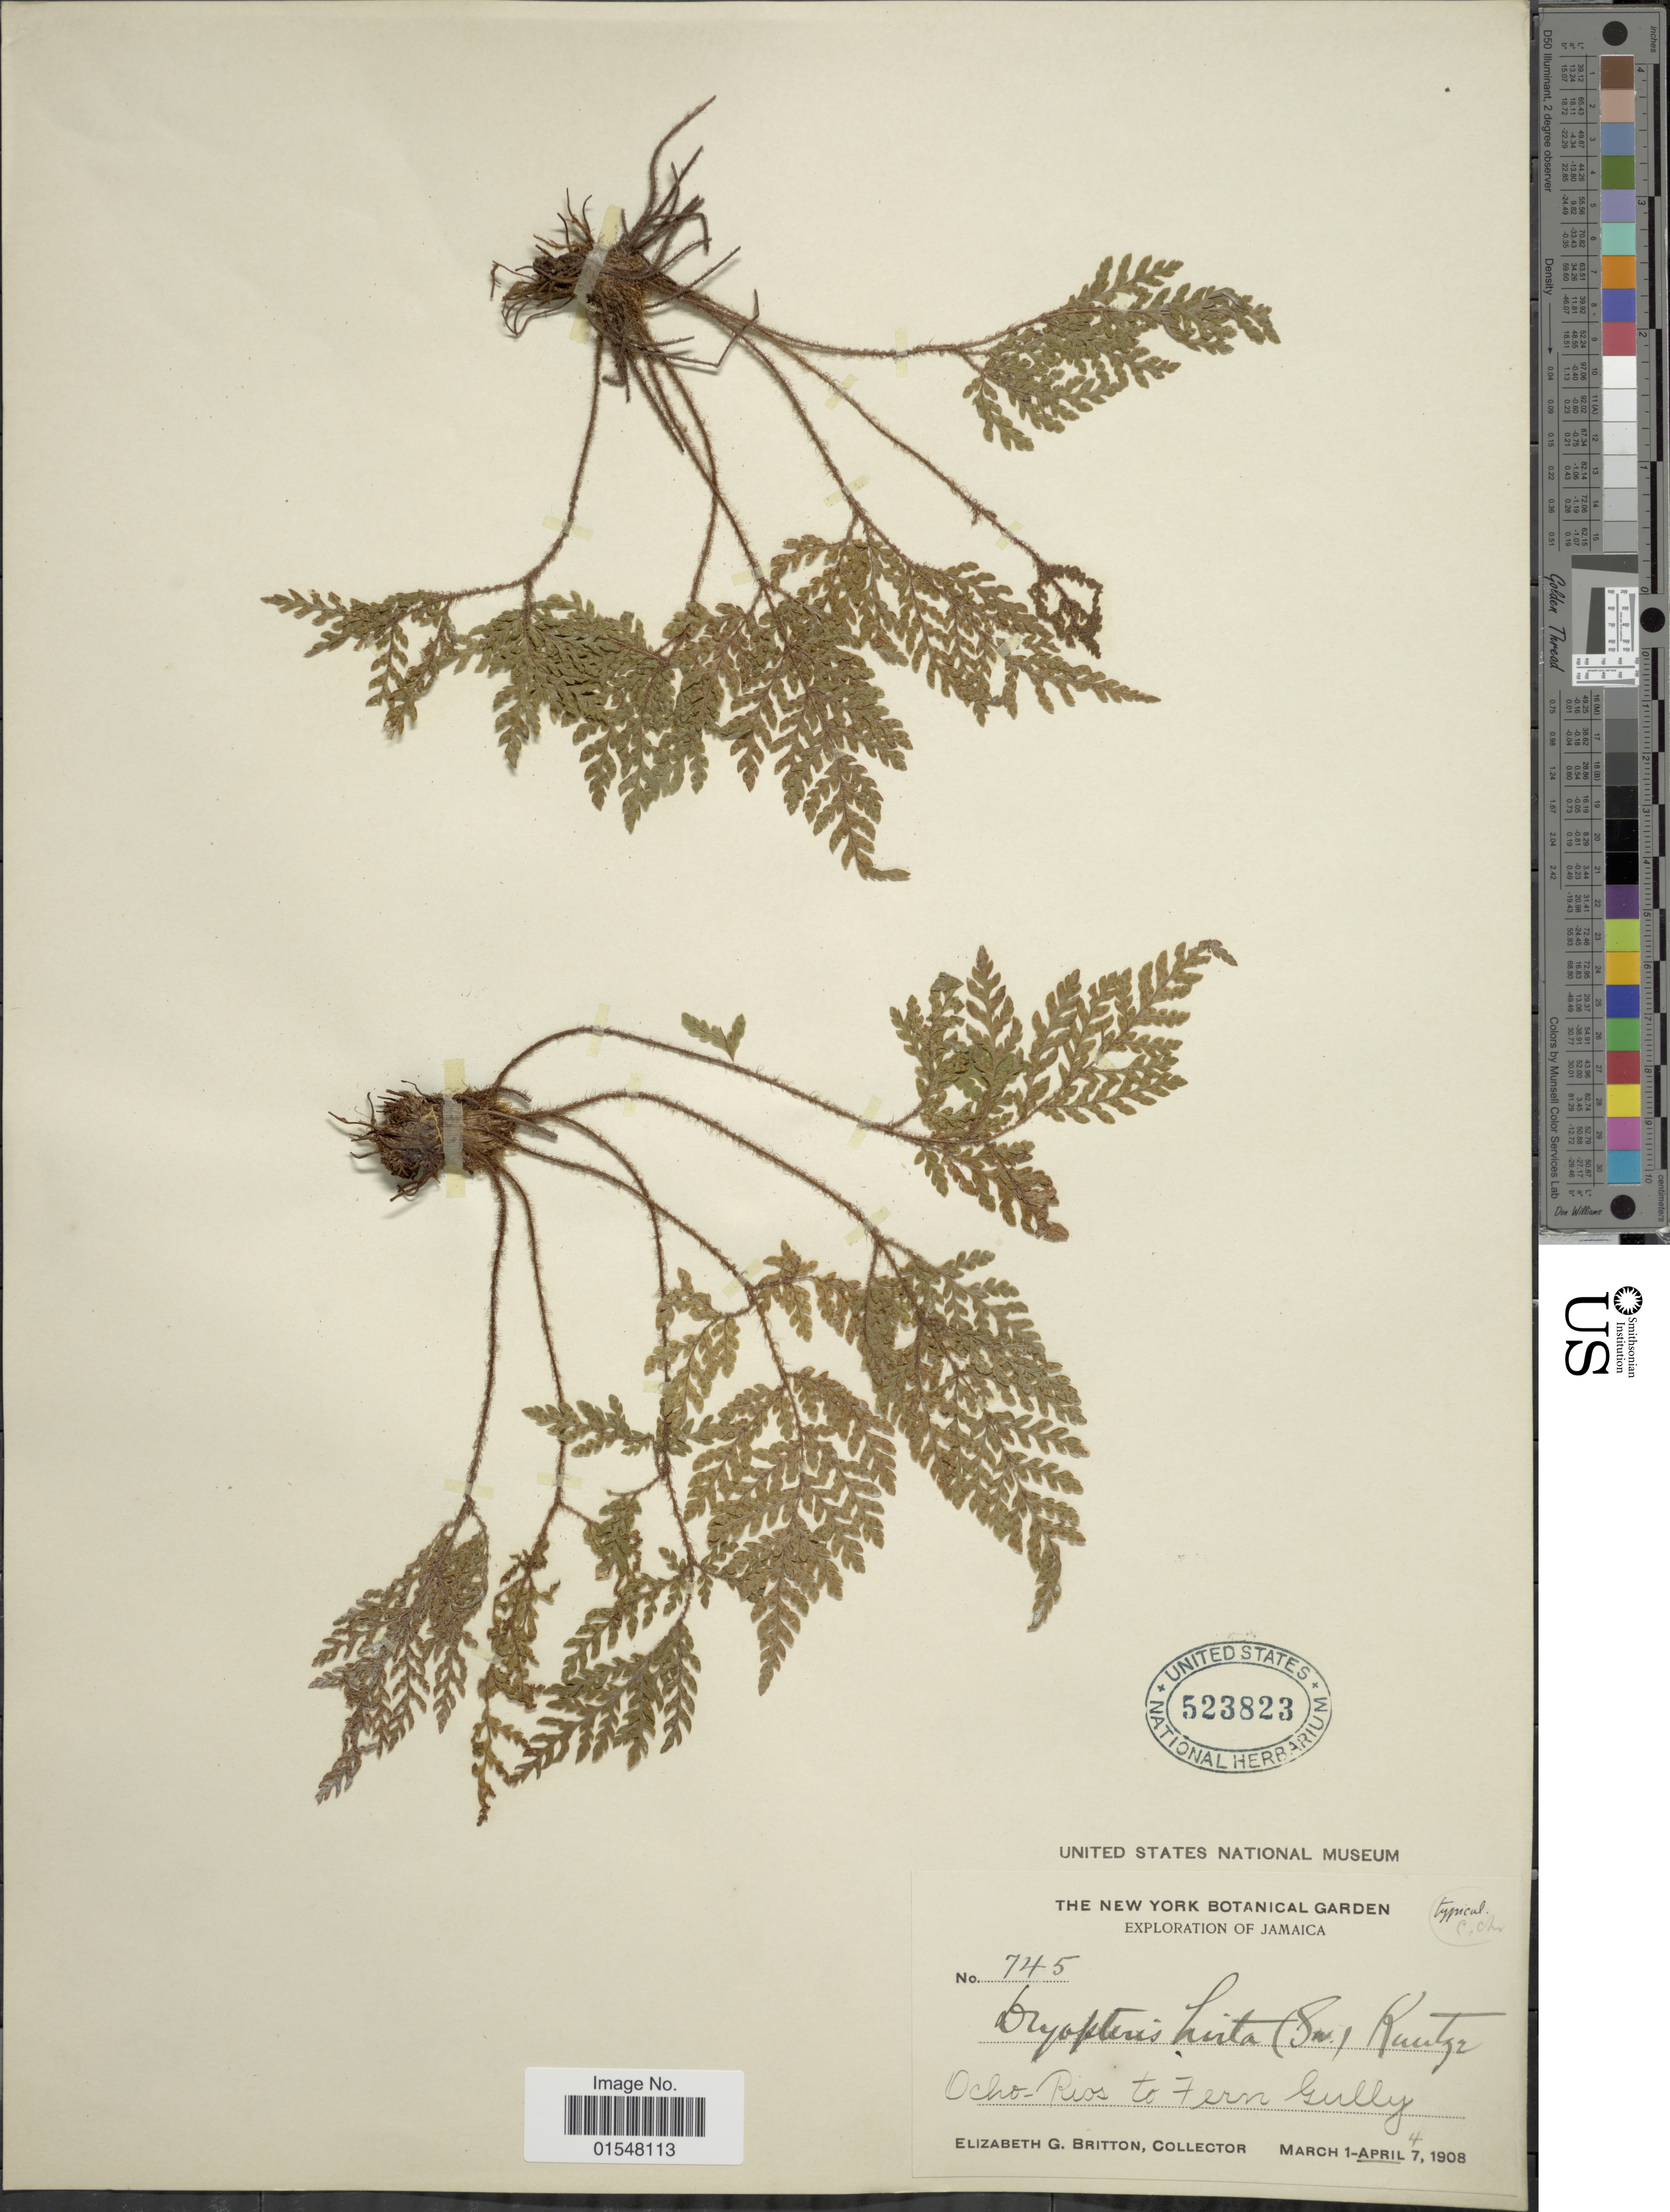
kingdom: Plantae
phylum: Tracheophyta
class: Polypodiopsida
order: Polypodiales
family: Dryopteridaceae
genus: Ctenitis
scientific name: Ctenitis hirta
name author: (Sw.) Ching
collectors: E. G. Britton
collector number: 745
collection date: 1908-03-01/1908-04-04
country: Jamaica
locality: Ocho- Rios to Fern Gully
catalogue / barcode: US 523823